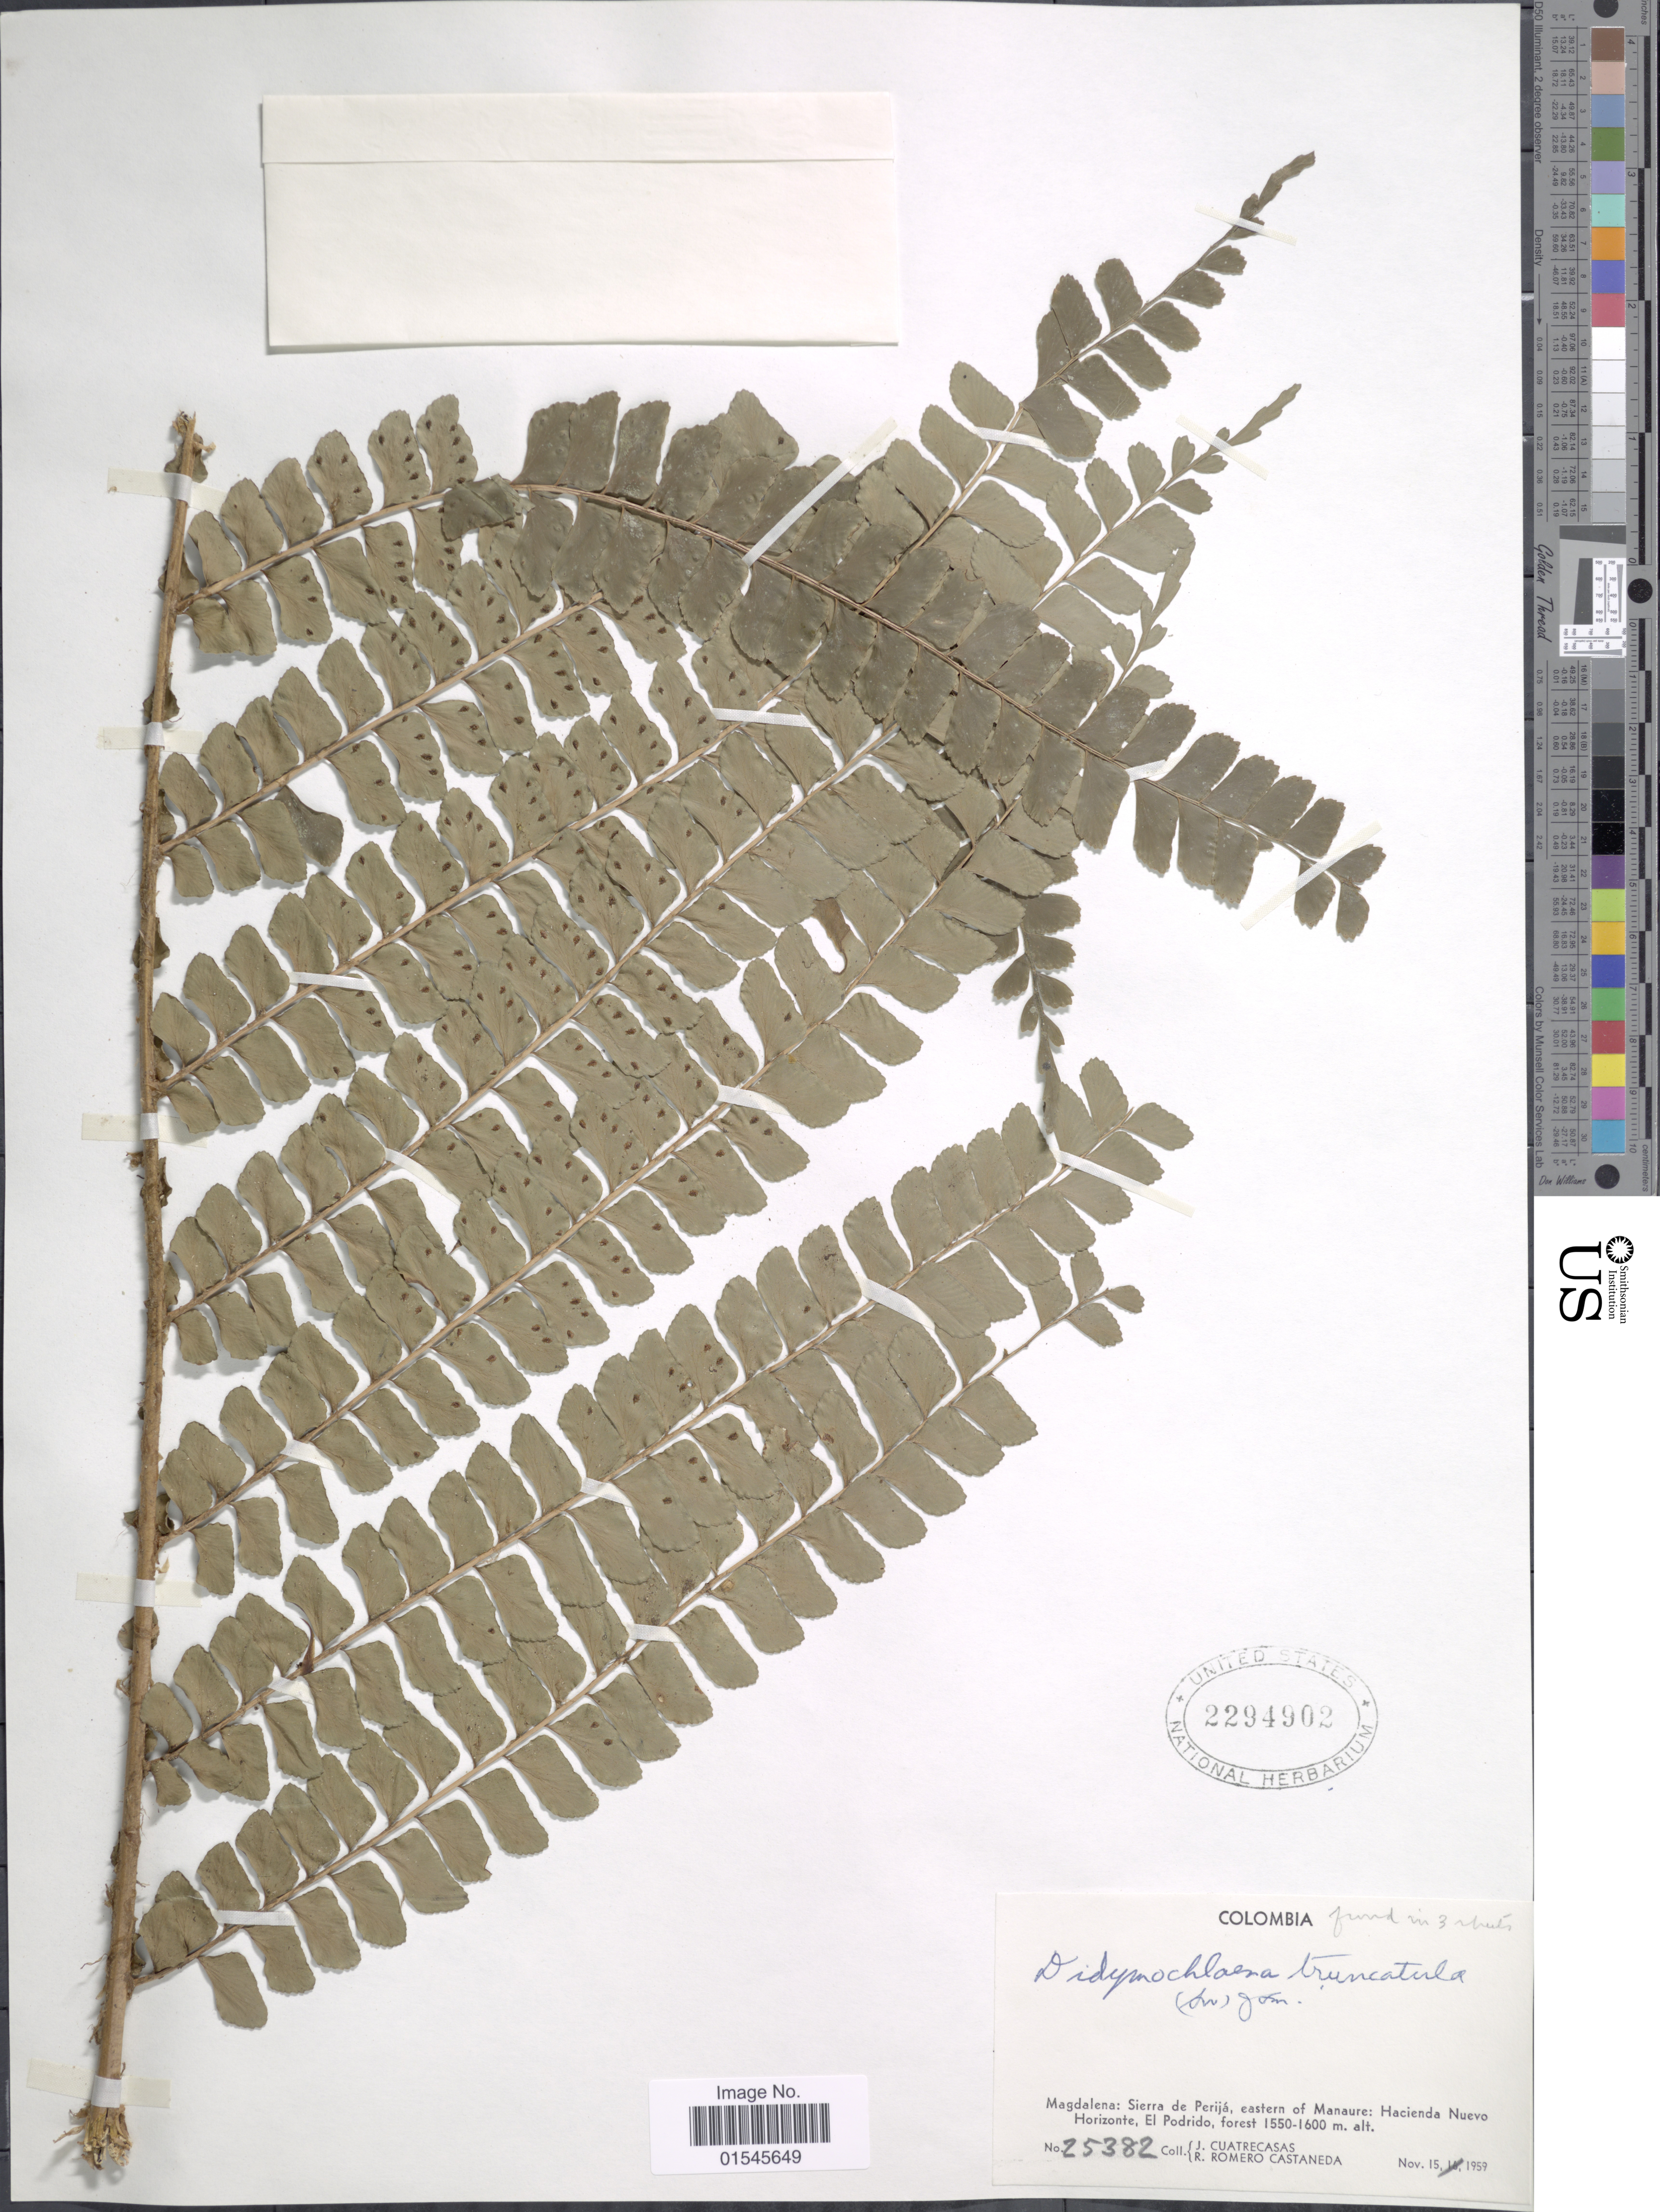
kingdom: Plantae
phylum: Tracheophyta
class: Polypodiopsida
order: Polypodiales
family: Didymochlaenaceae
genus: Didymochlaena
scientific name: Didymochlaena truncatula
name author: (Sw.) J. Sm.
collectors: J. Cuatrecasas & R. Romero Castañeda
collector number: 25382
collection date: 1959-11-15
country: Colombia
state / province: Magdalena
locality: Sierra de Perijá, eastern of Manaure: Hacienda Nuevo Horizonte, El Podrido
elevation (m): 1550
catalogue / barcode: US 2294902